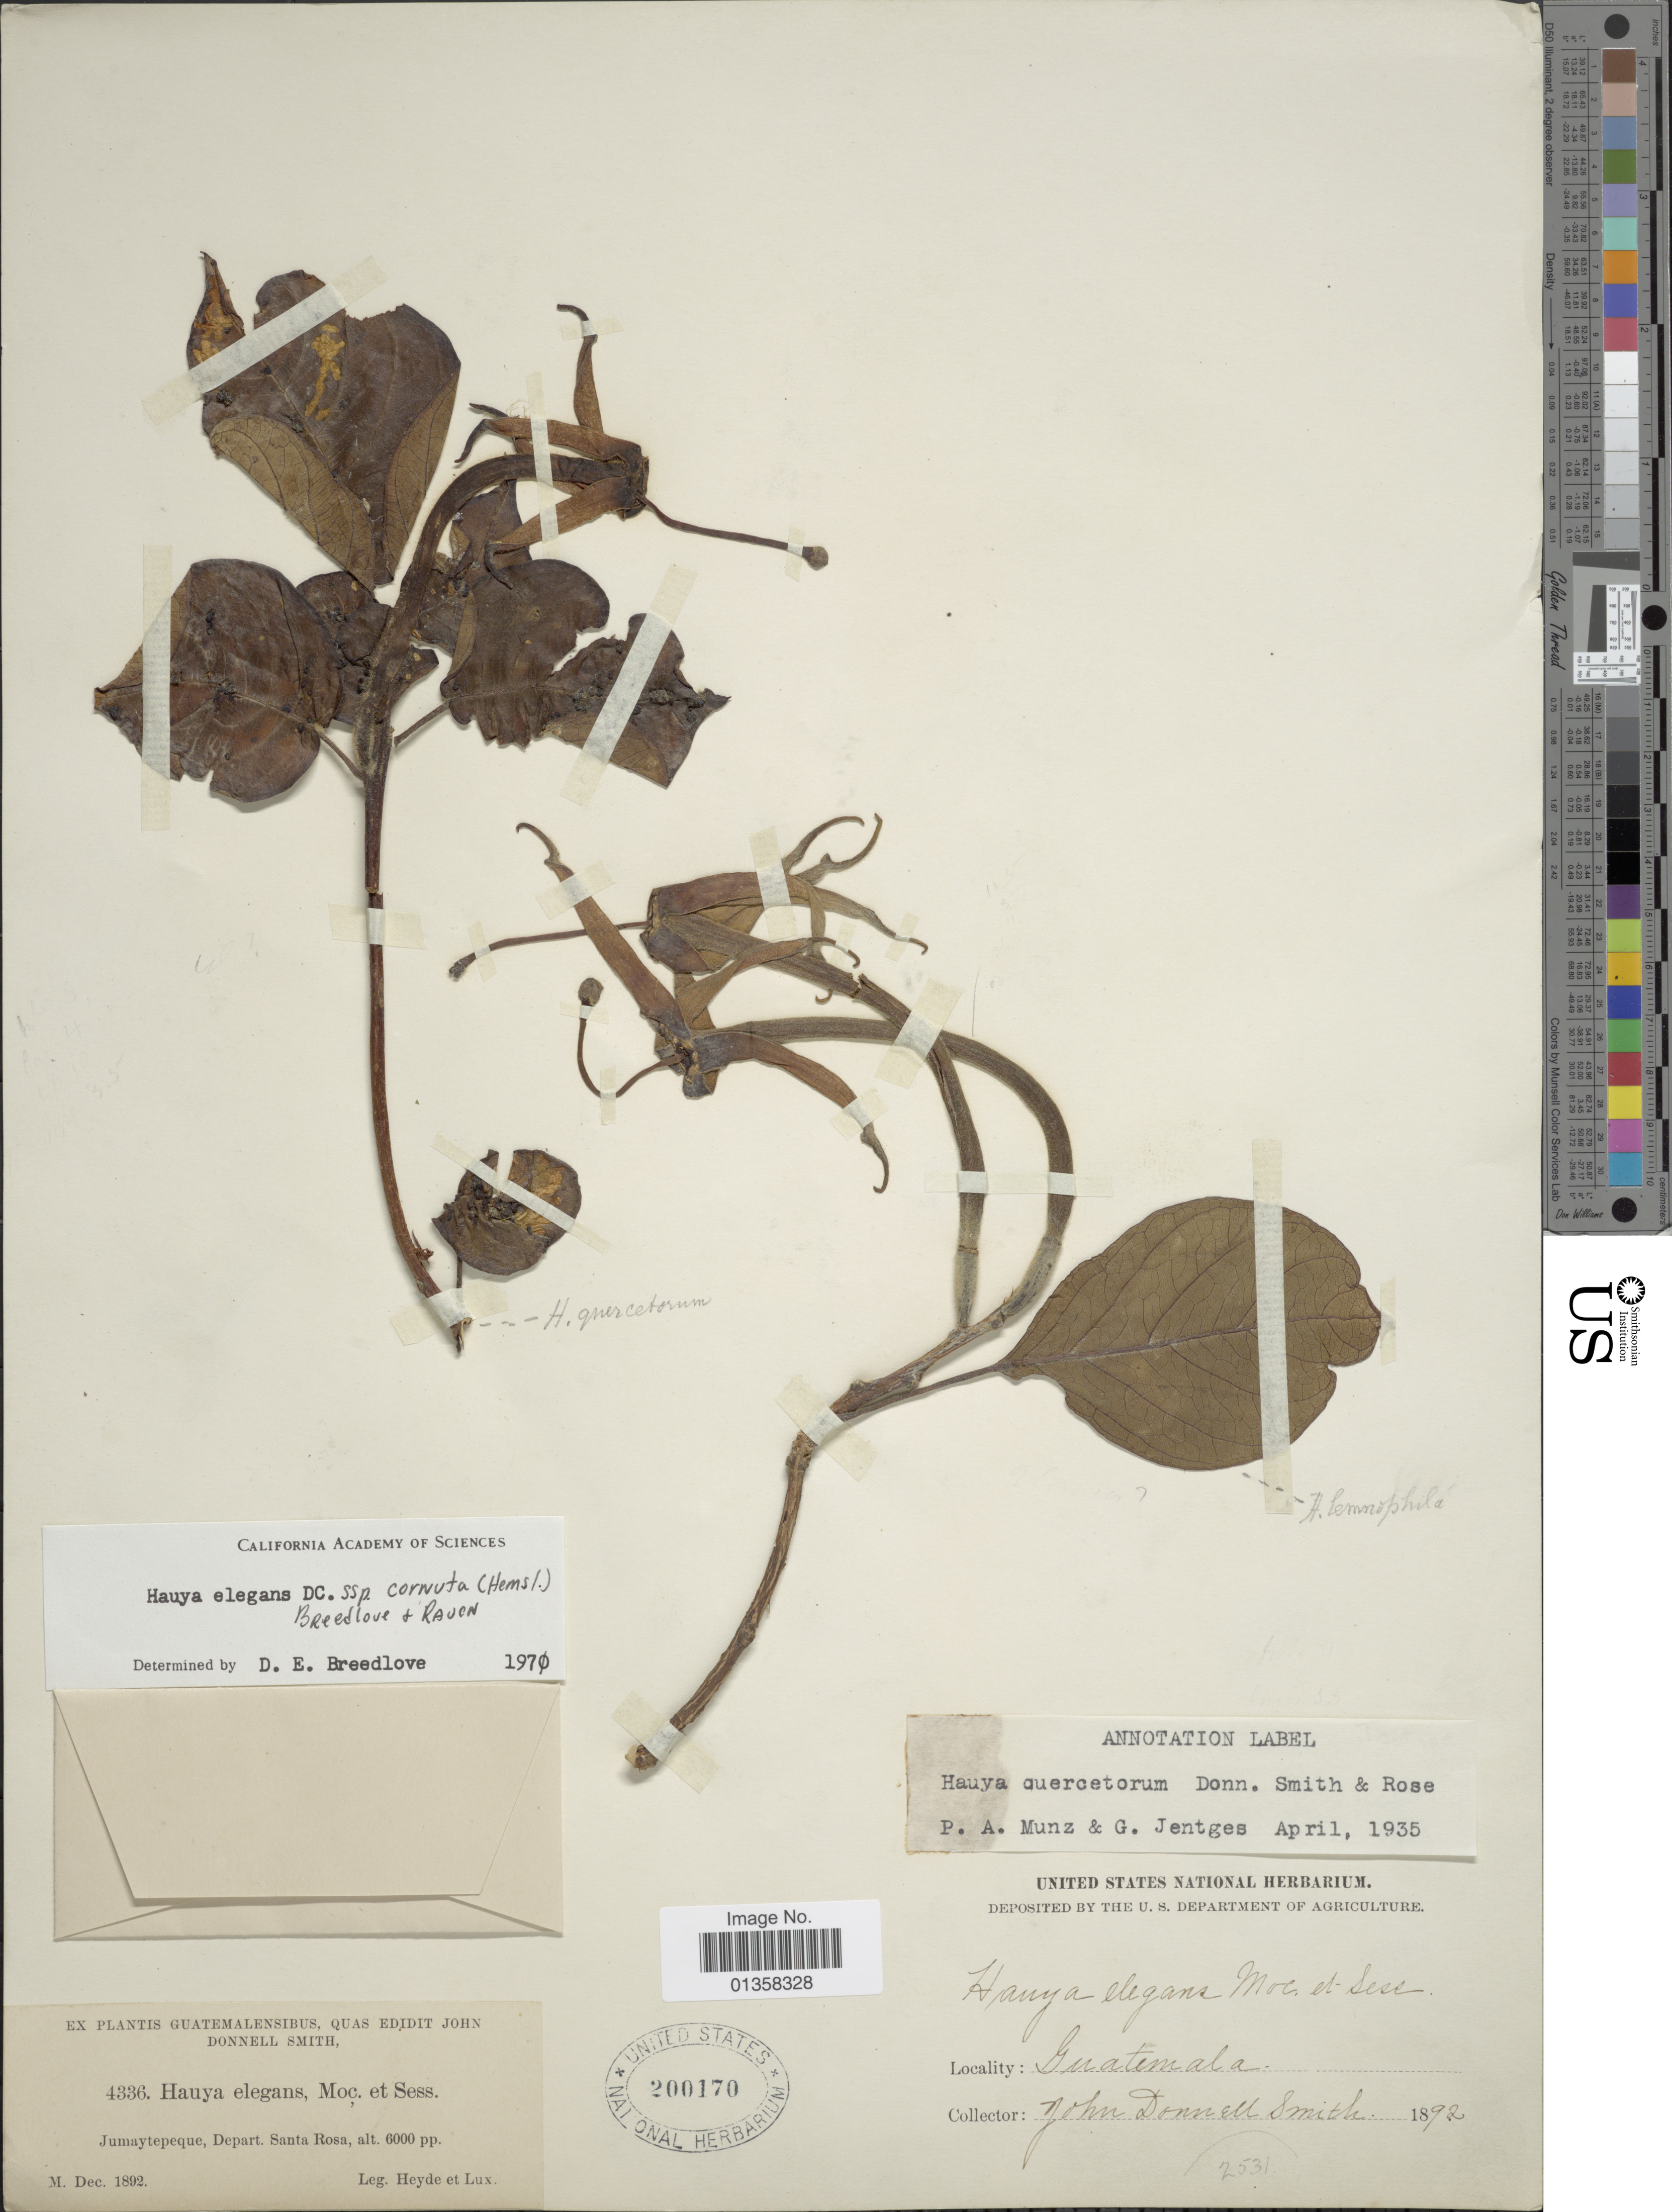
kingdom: Plantae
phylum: Tracheophyta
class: Magnoliopsida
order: Myrtales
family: Onagraceae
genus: Ludwigia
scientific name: Ludwigia hyssopifolia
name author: (G. Don) Exell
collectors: Heyde & Lux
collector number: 4336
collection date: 1892-12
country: Guatemala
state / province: Santa Rosa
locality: Jumaytepeque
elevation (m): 6000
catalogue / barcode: US 200170